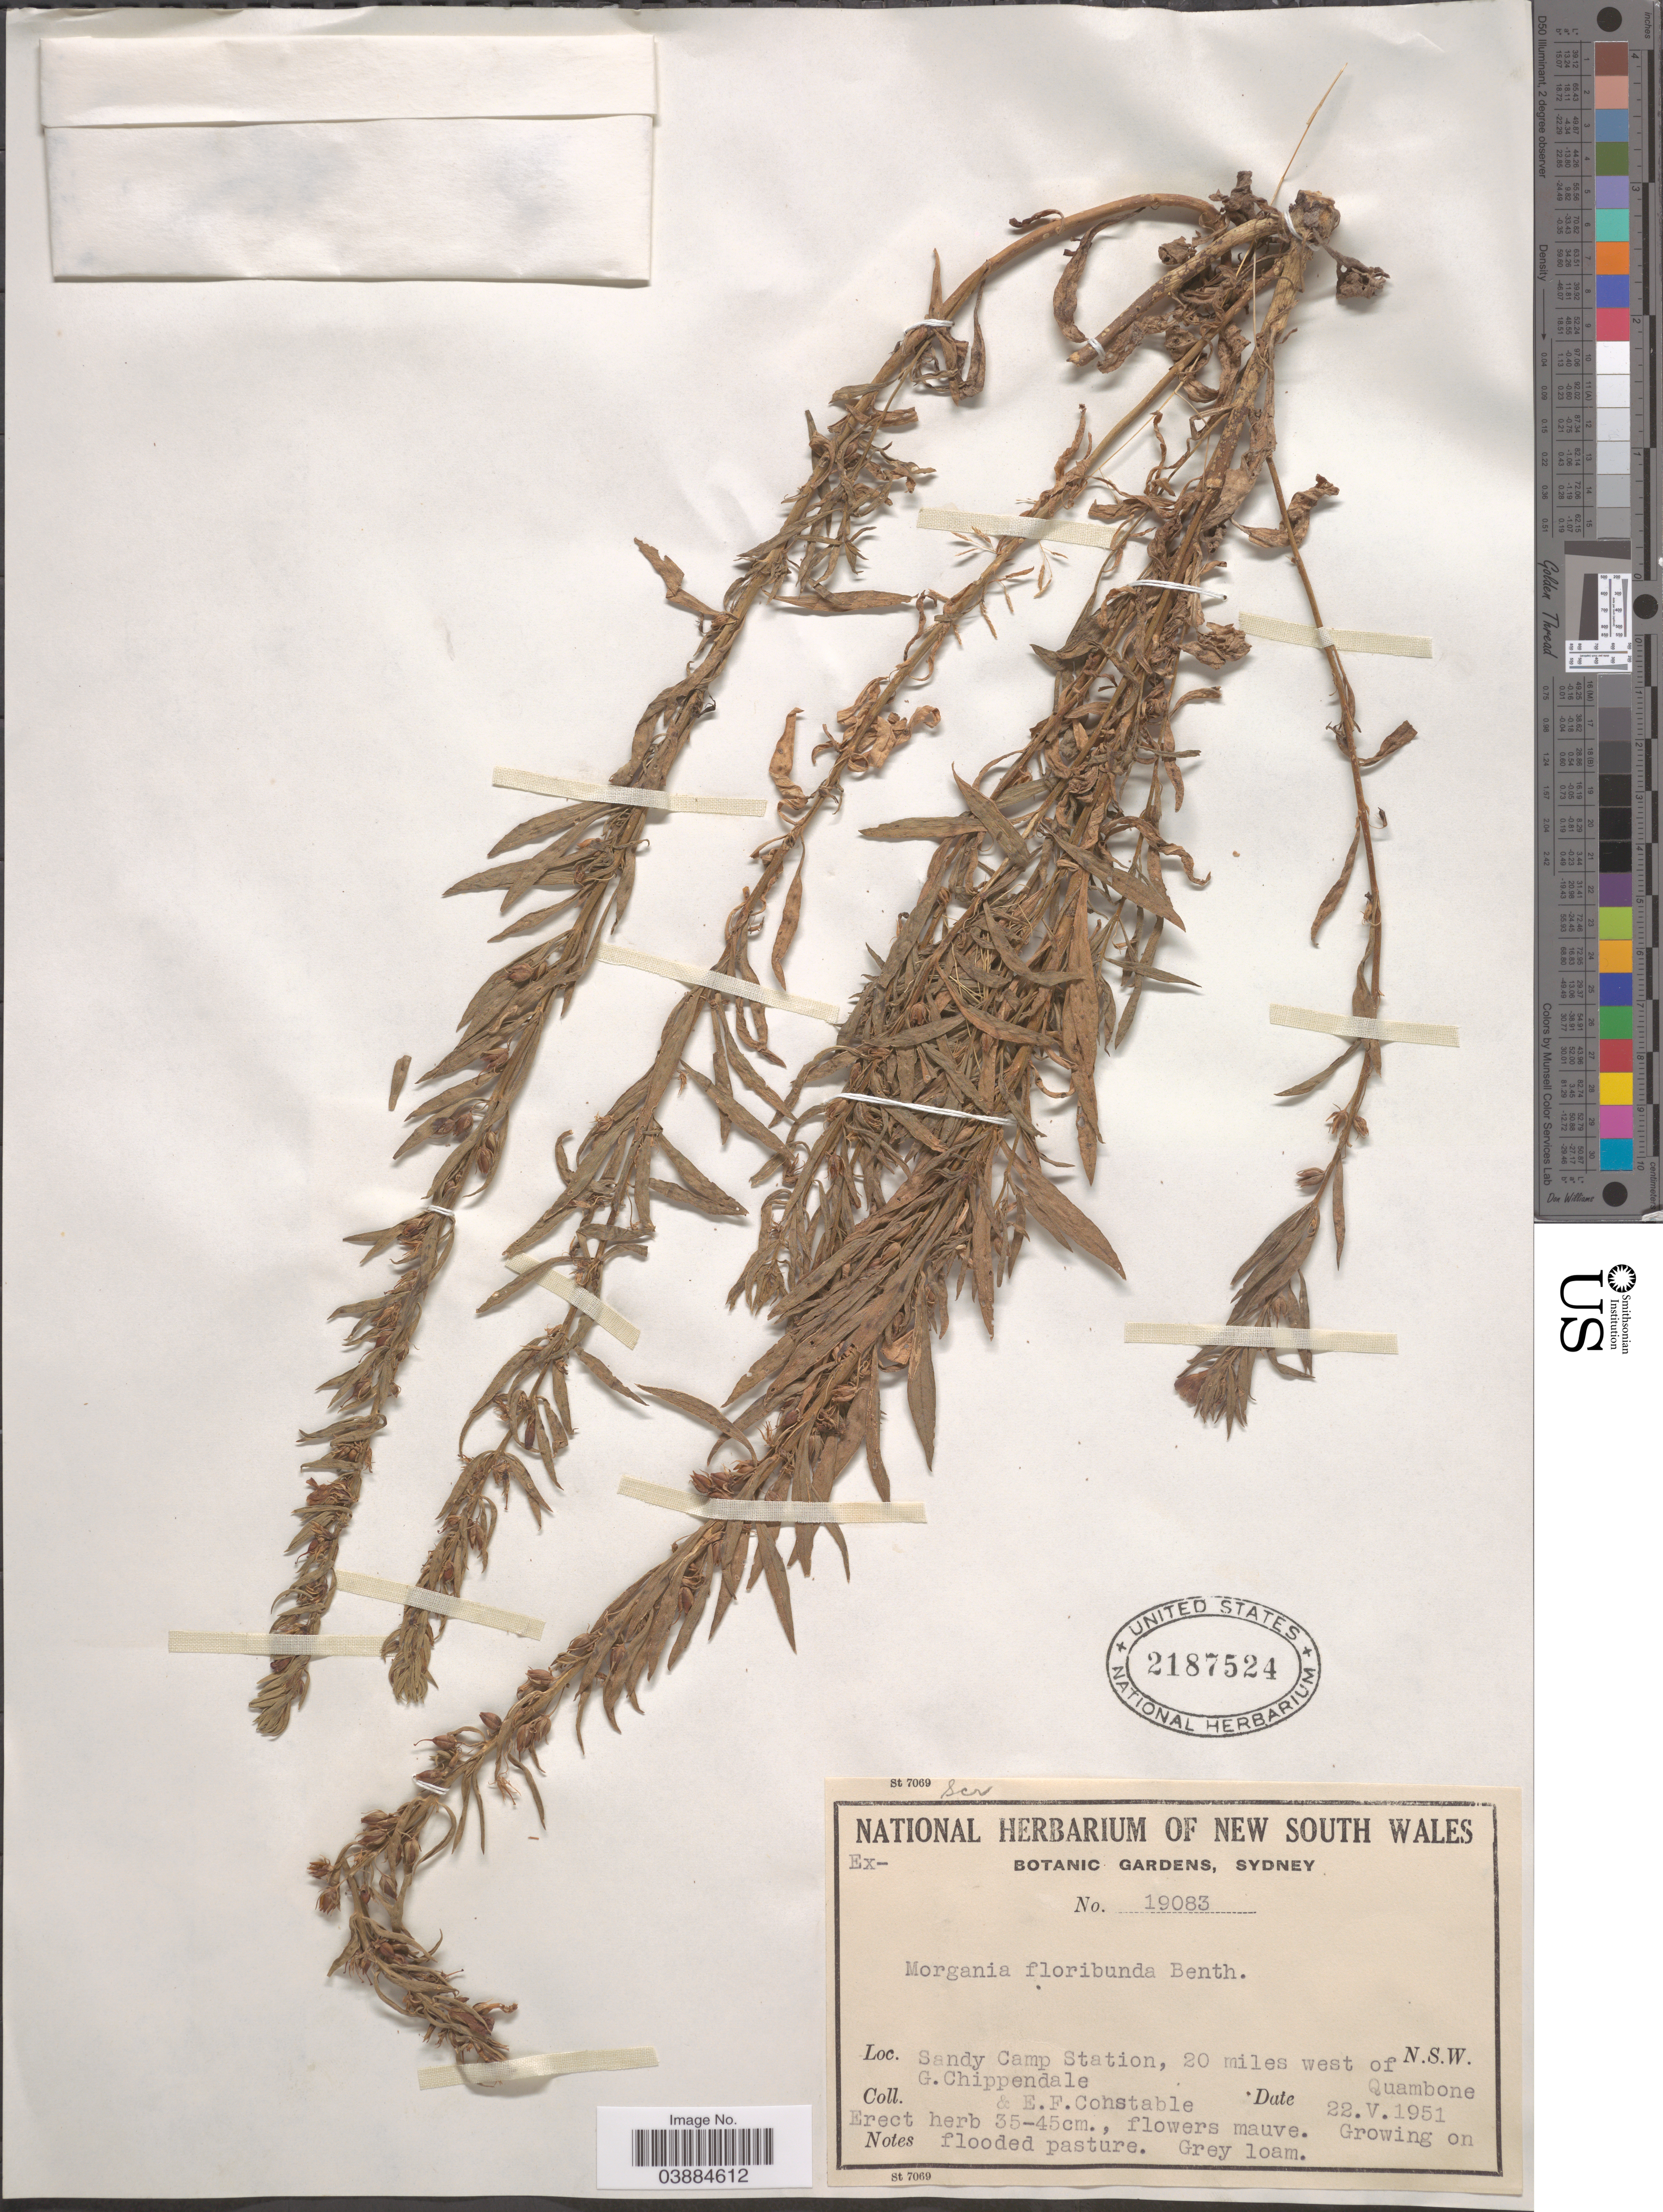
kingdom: Plantae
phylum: Tracheophyta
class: Magnoliopsida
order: Lamiales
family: Plantaginaceae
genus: Morgania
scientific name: Morgania floribunda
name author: Benth.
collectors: G. Chippendale & E. F. Constable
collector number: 19083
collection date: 1951-05-22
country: Australia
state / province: New South Wales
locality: Sandy Camp Station, 20 miles west of Quambone.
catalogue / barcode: US 2187524